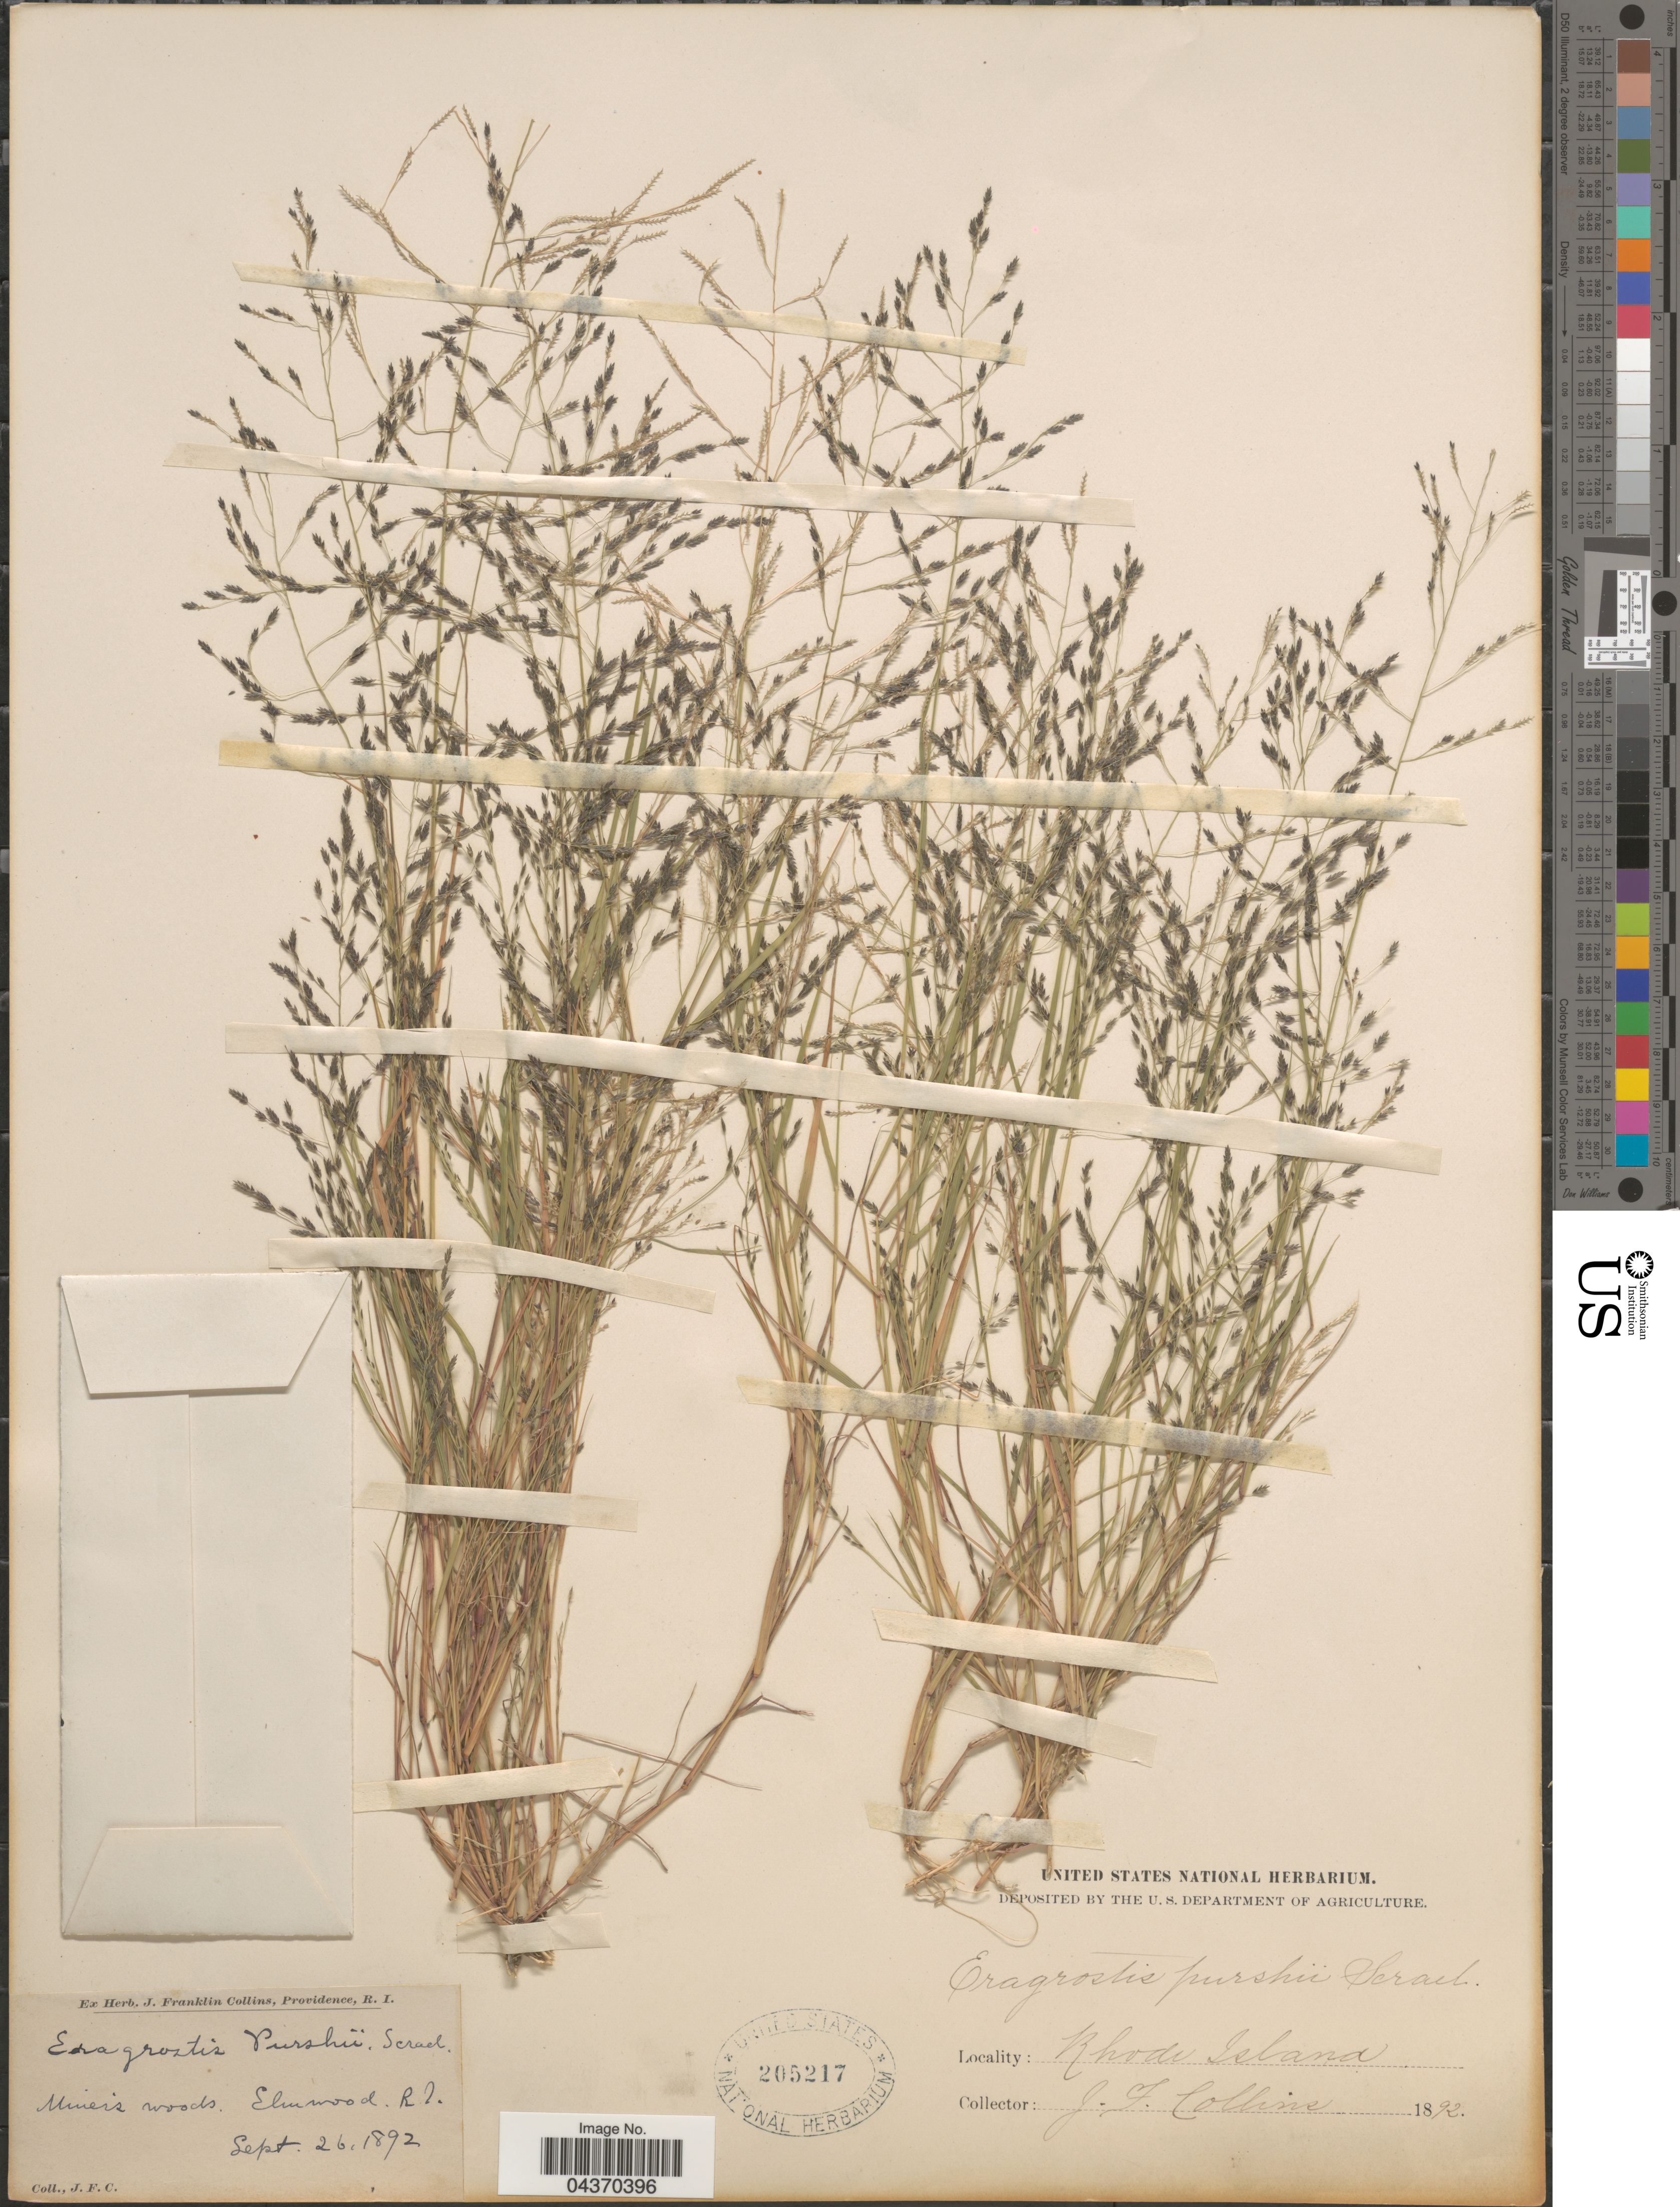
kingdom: Plantae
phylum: Tracheophyta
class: Liliopsida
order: Poales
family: Poaceae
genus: Eragrostis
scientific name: Eragrostis pectinacea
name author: (Michx.) Nees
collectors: J. Collins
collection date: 1892-09-26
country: United States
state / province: Rhode Island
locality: Miner's woods. Elmwood.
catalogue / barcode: US 205217